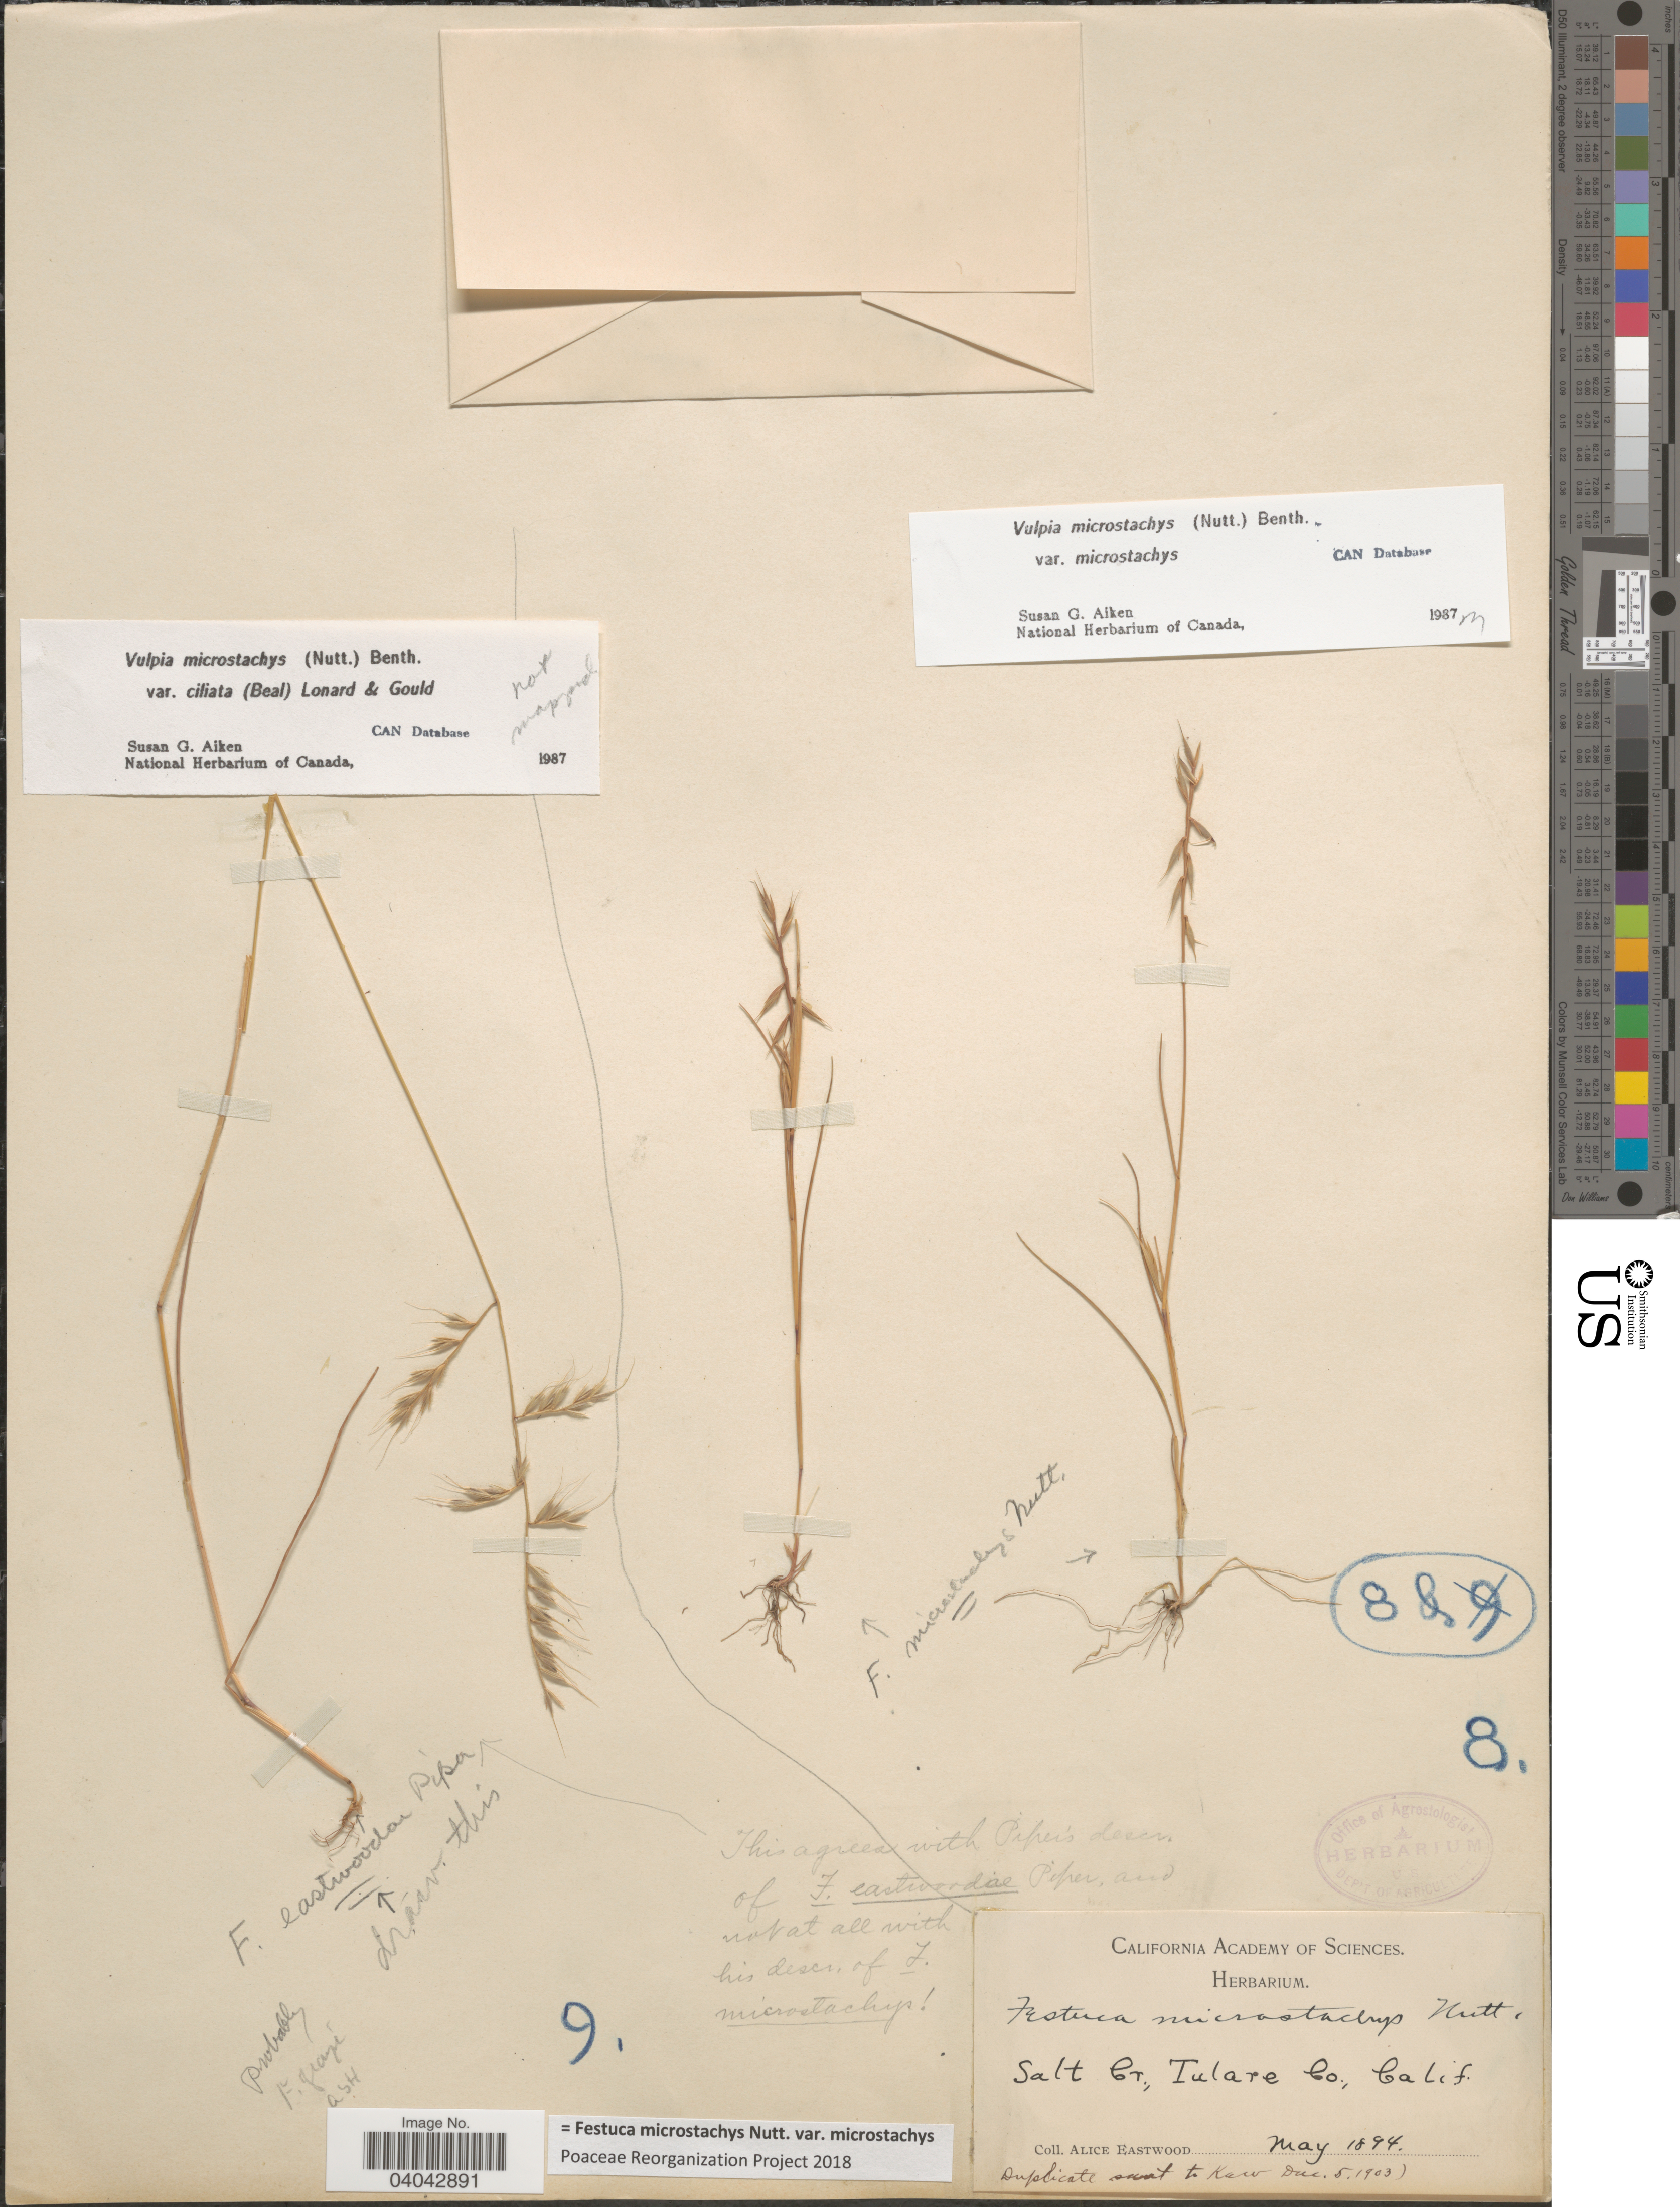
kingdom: Plantae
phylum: Tracheophyta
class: Liliopsida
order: Poales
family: Poaceae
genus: Festuca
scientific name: Festuca microstachys var. microstachys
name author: Nutt.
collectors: A. Eastwood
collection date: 1894-05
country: United States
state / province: California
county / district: Tulare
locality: Salt Cr., Tulare Co.